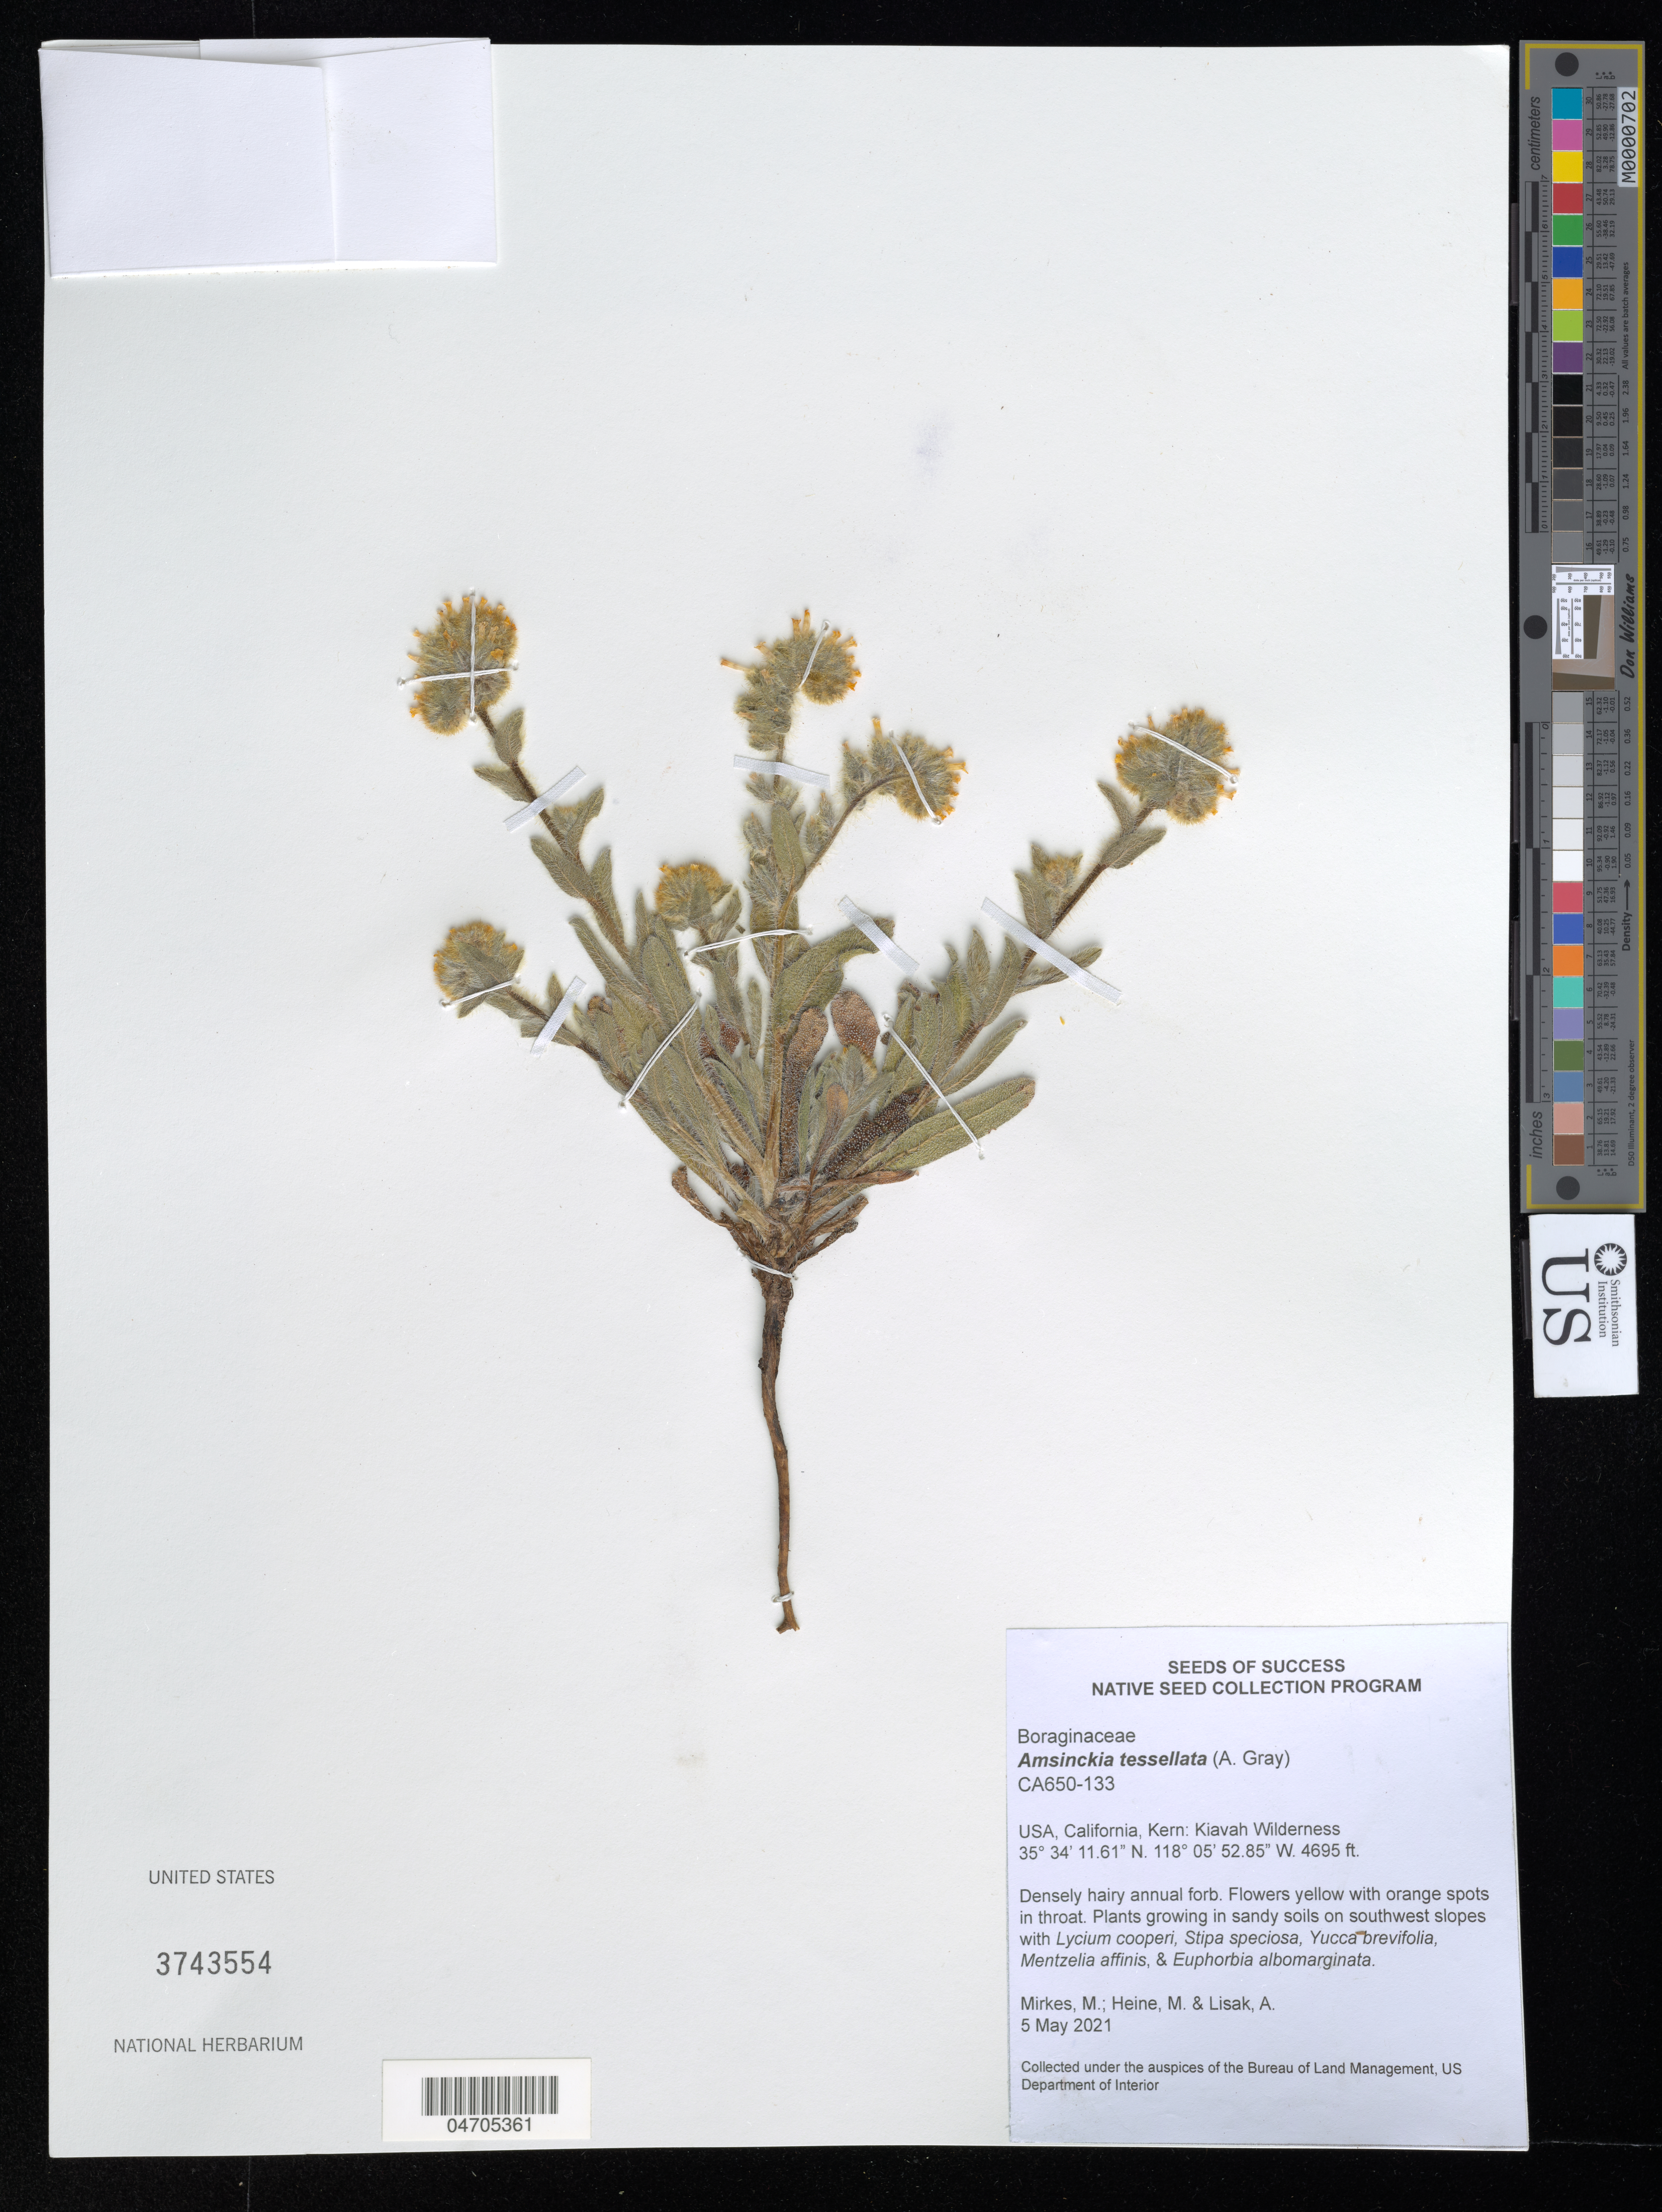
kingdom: Plantae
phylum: Tracheophyta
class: Magnoliopsida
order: Boraginales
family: Boraginaceae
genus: Amsinckia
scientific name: Amsinckia tessellata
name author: A. Gray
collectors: M. Mirkes, M. Heine & A. Lisak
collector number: CA650-133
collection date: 2021-05-05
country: United States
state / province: California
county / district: Kern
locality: Kern: Kiavah Wilderness. On southwest slopes.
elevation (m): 1431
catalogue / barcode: US 3743554